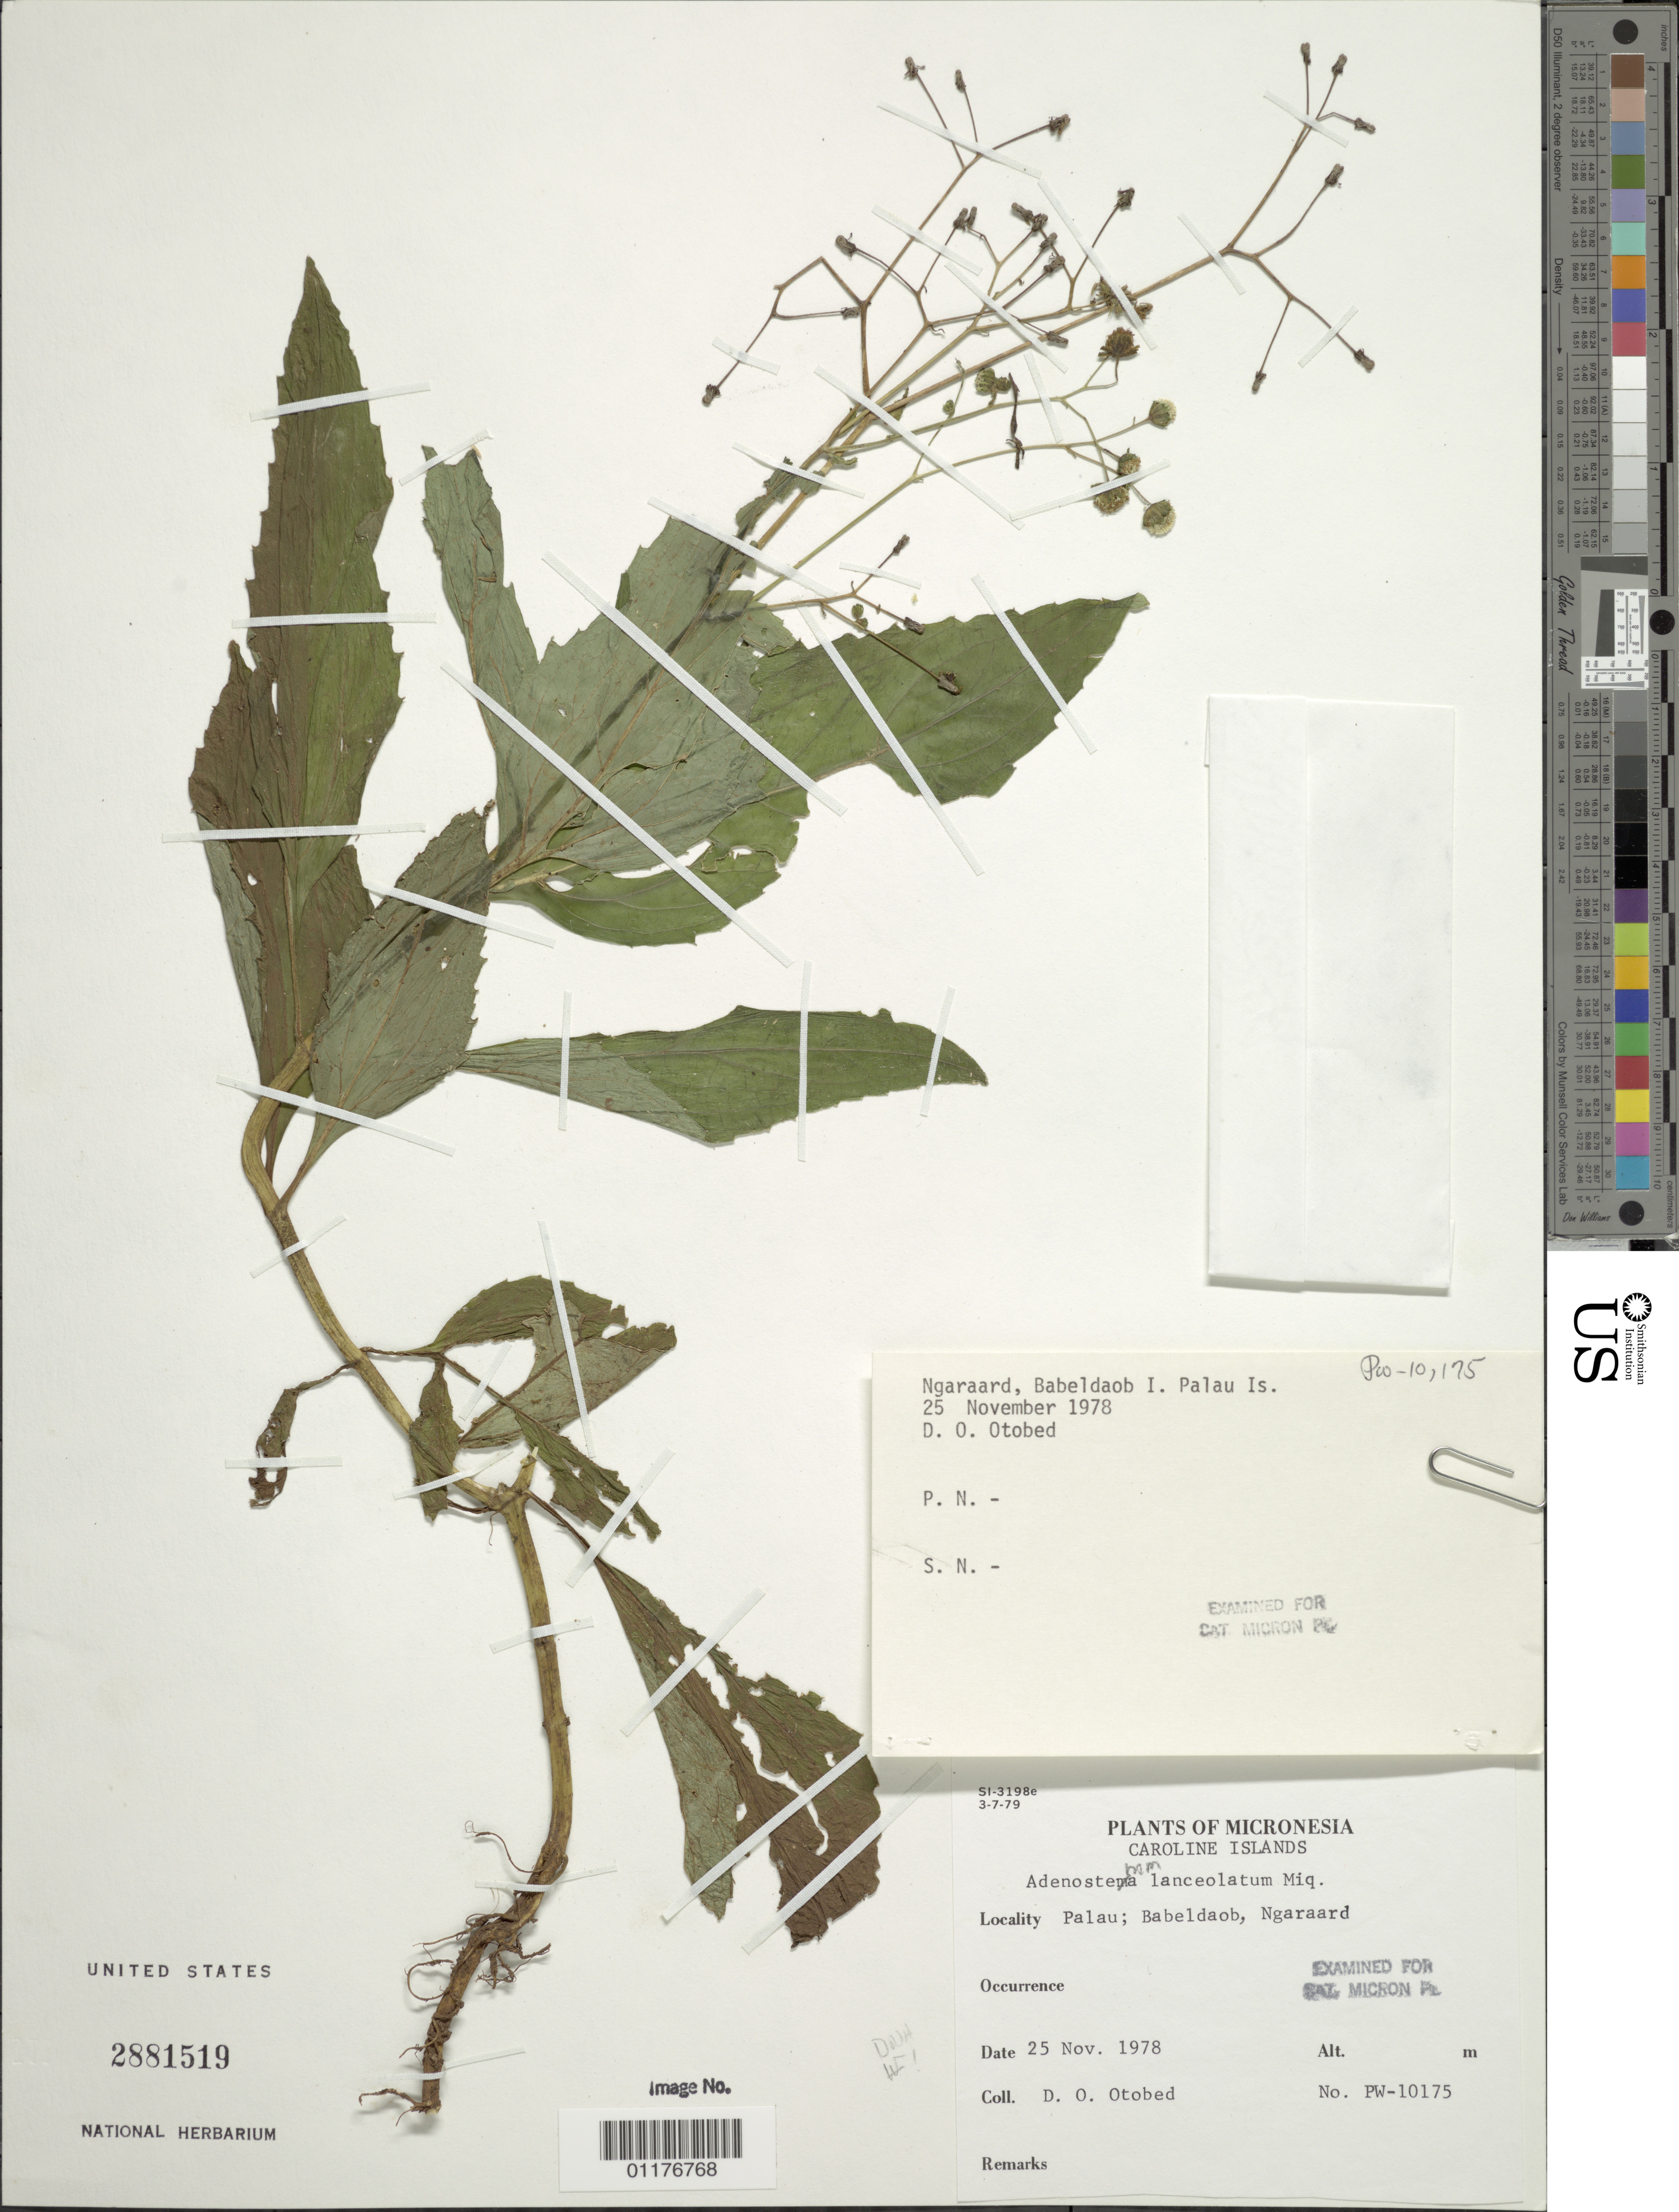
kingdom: Plantae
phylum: Tracheophyta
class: Magnoliopsida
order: Asterales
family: Asteraceae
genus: Adenostemma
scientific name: Adenostemma lanceolatum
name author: Miq.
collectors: D. O. Otobed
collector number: PW-10175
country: Palau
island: Babeldaob [Babelthuap]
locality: Babeldaob, Ngaraard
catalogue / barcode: US 2881519